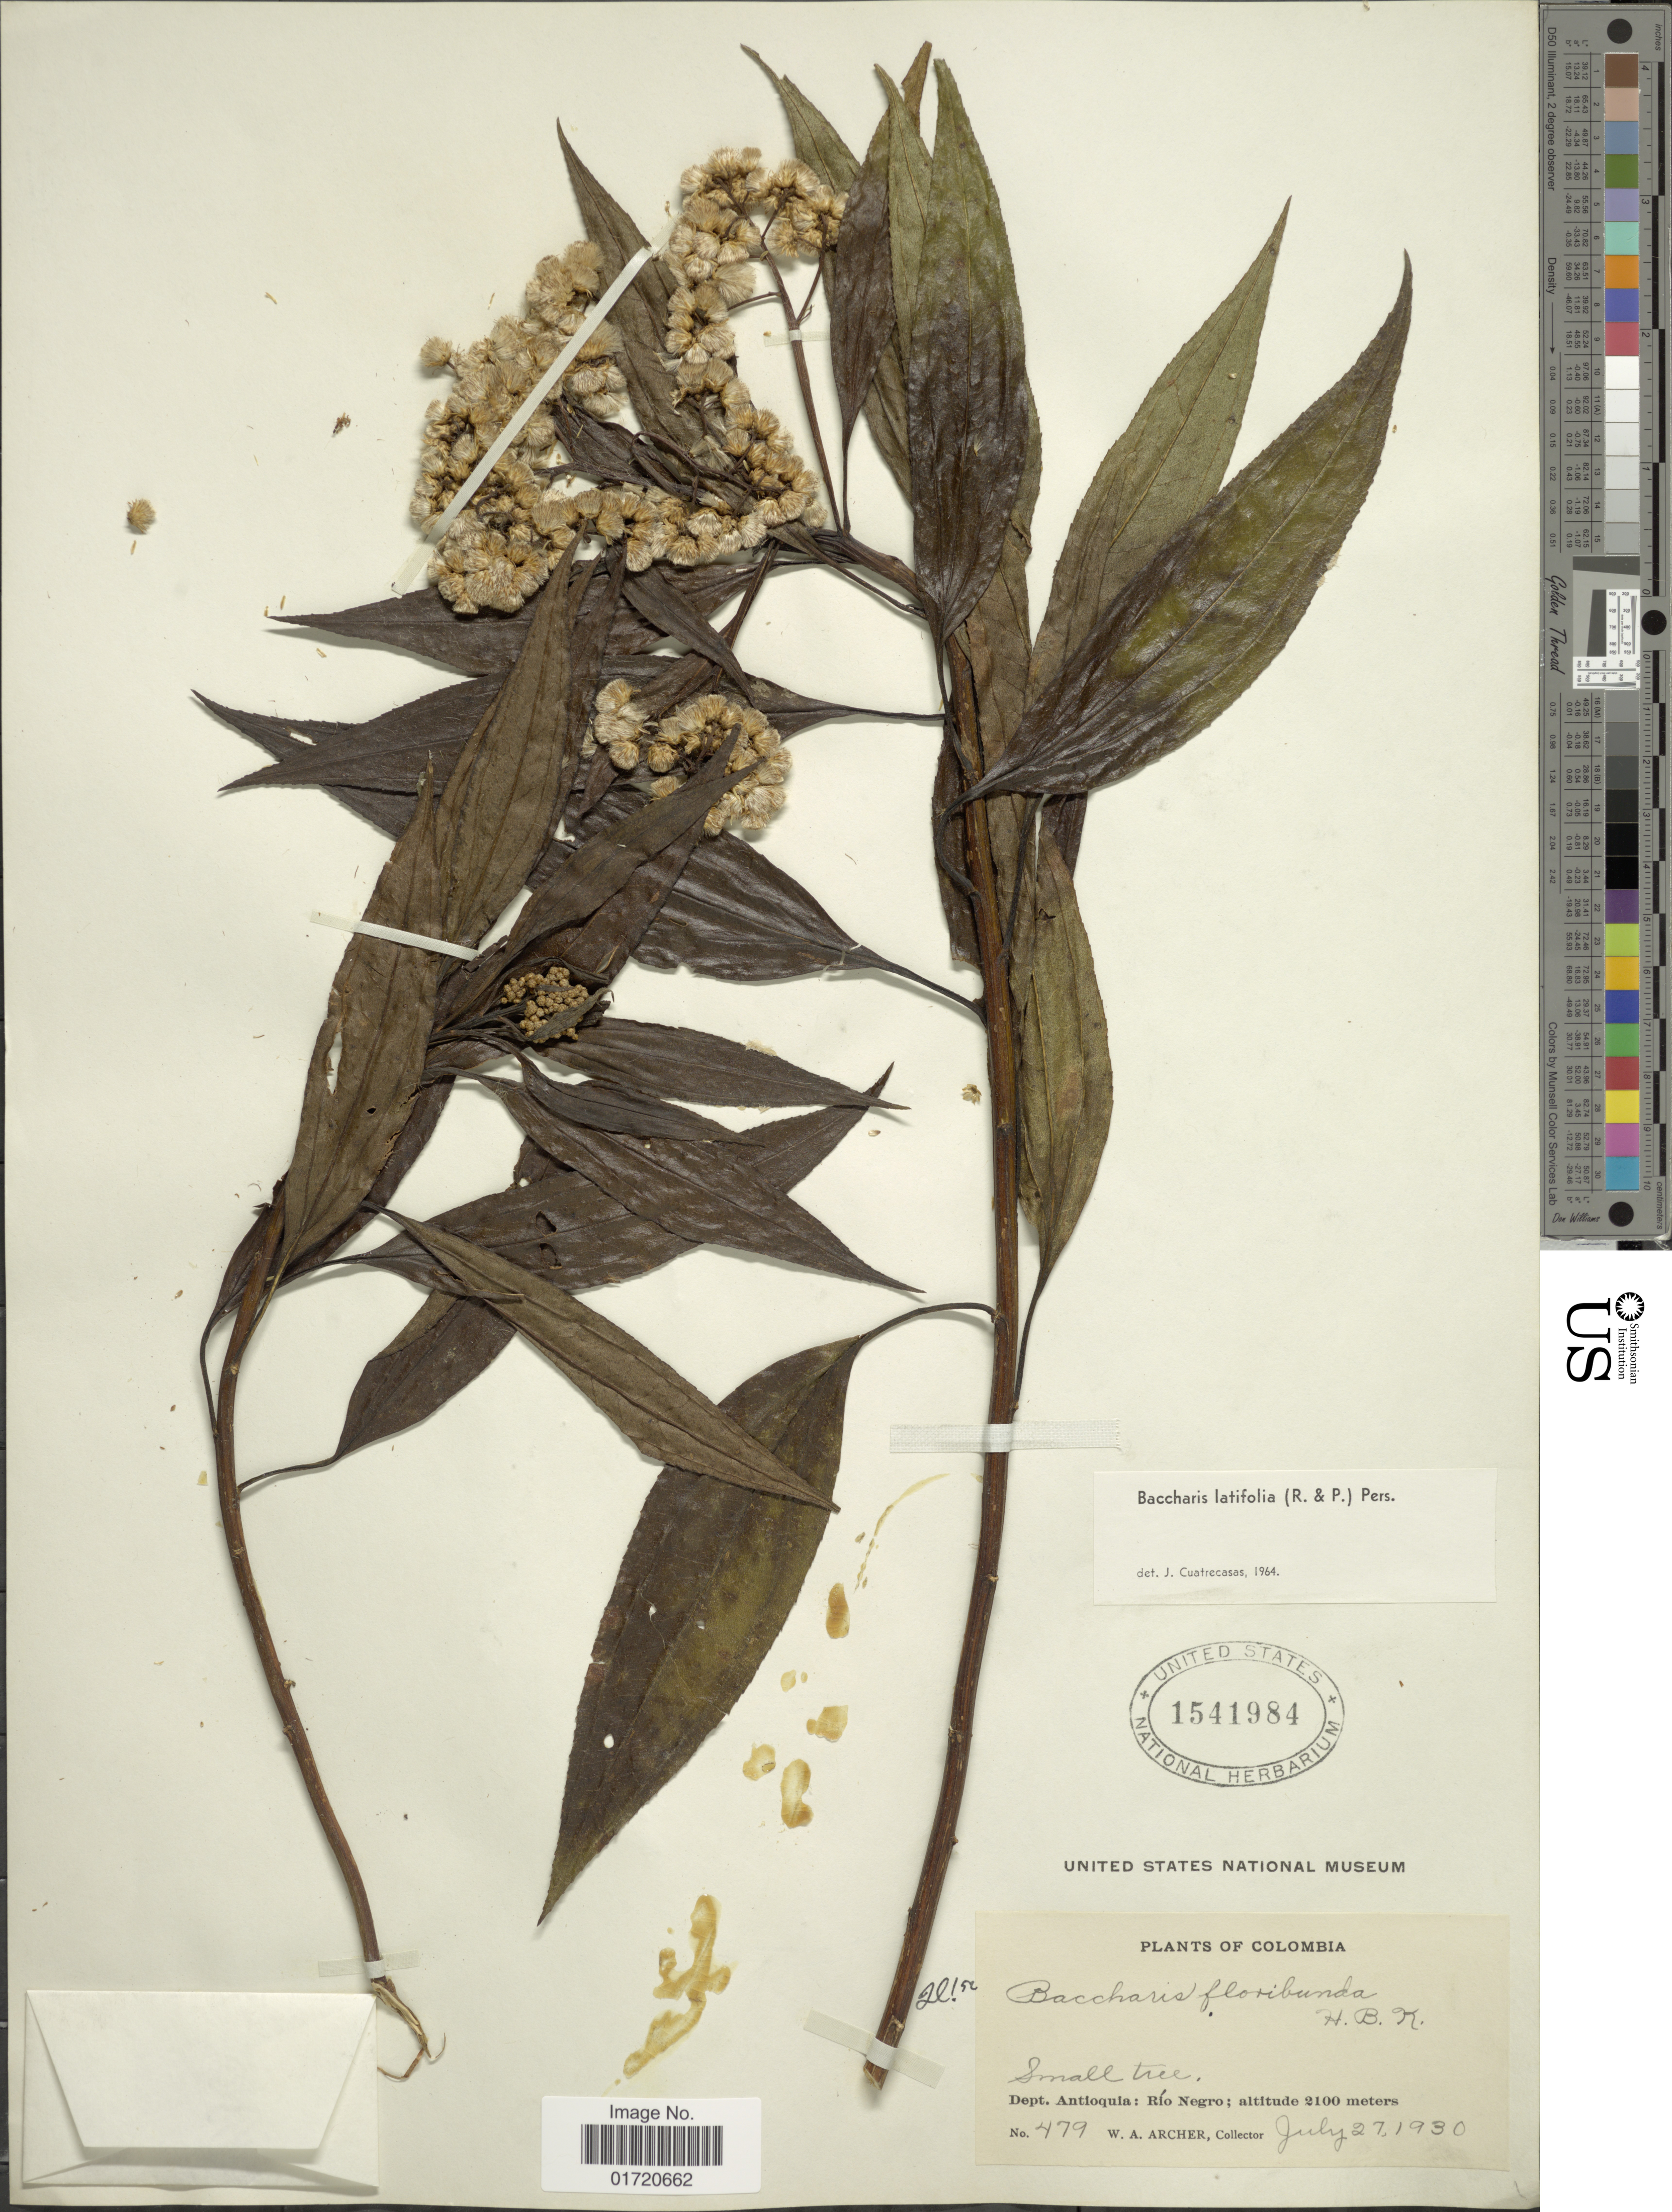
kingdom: Plantae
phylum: Tracheophyta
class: Magnoliopsida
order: Asterales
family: Asteraceae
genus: Baccharis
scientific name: Baccharis latifolia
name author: (Ruiz & Pav.) Pers.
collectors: W. A. Archer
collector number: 479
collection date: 1930-07-27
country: Colombia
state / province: Antioquia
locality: Rio Negro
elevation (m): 2100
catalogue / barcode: US 1541984